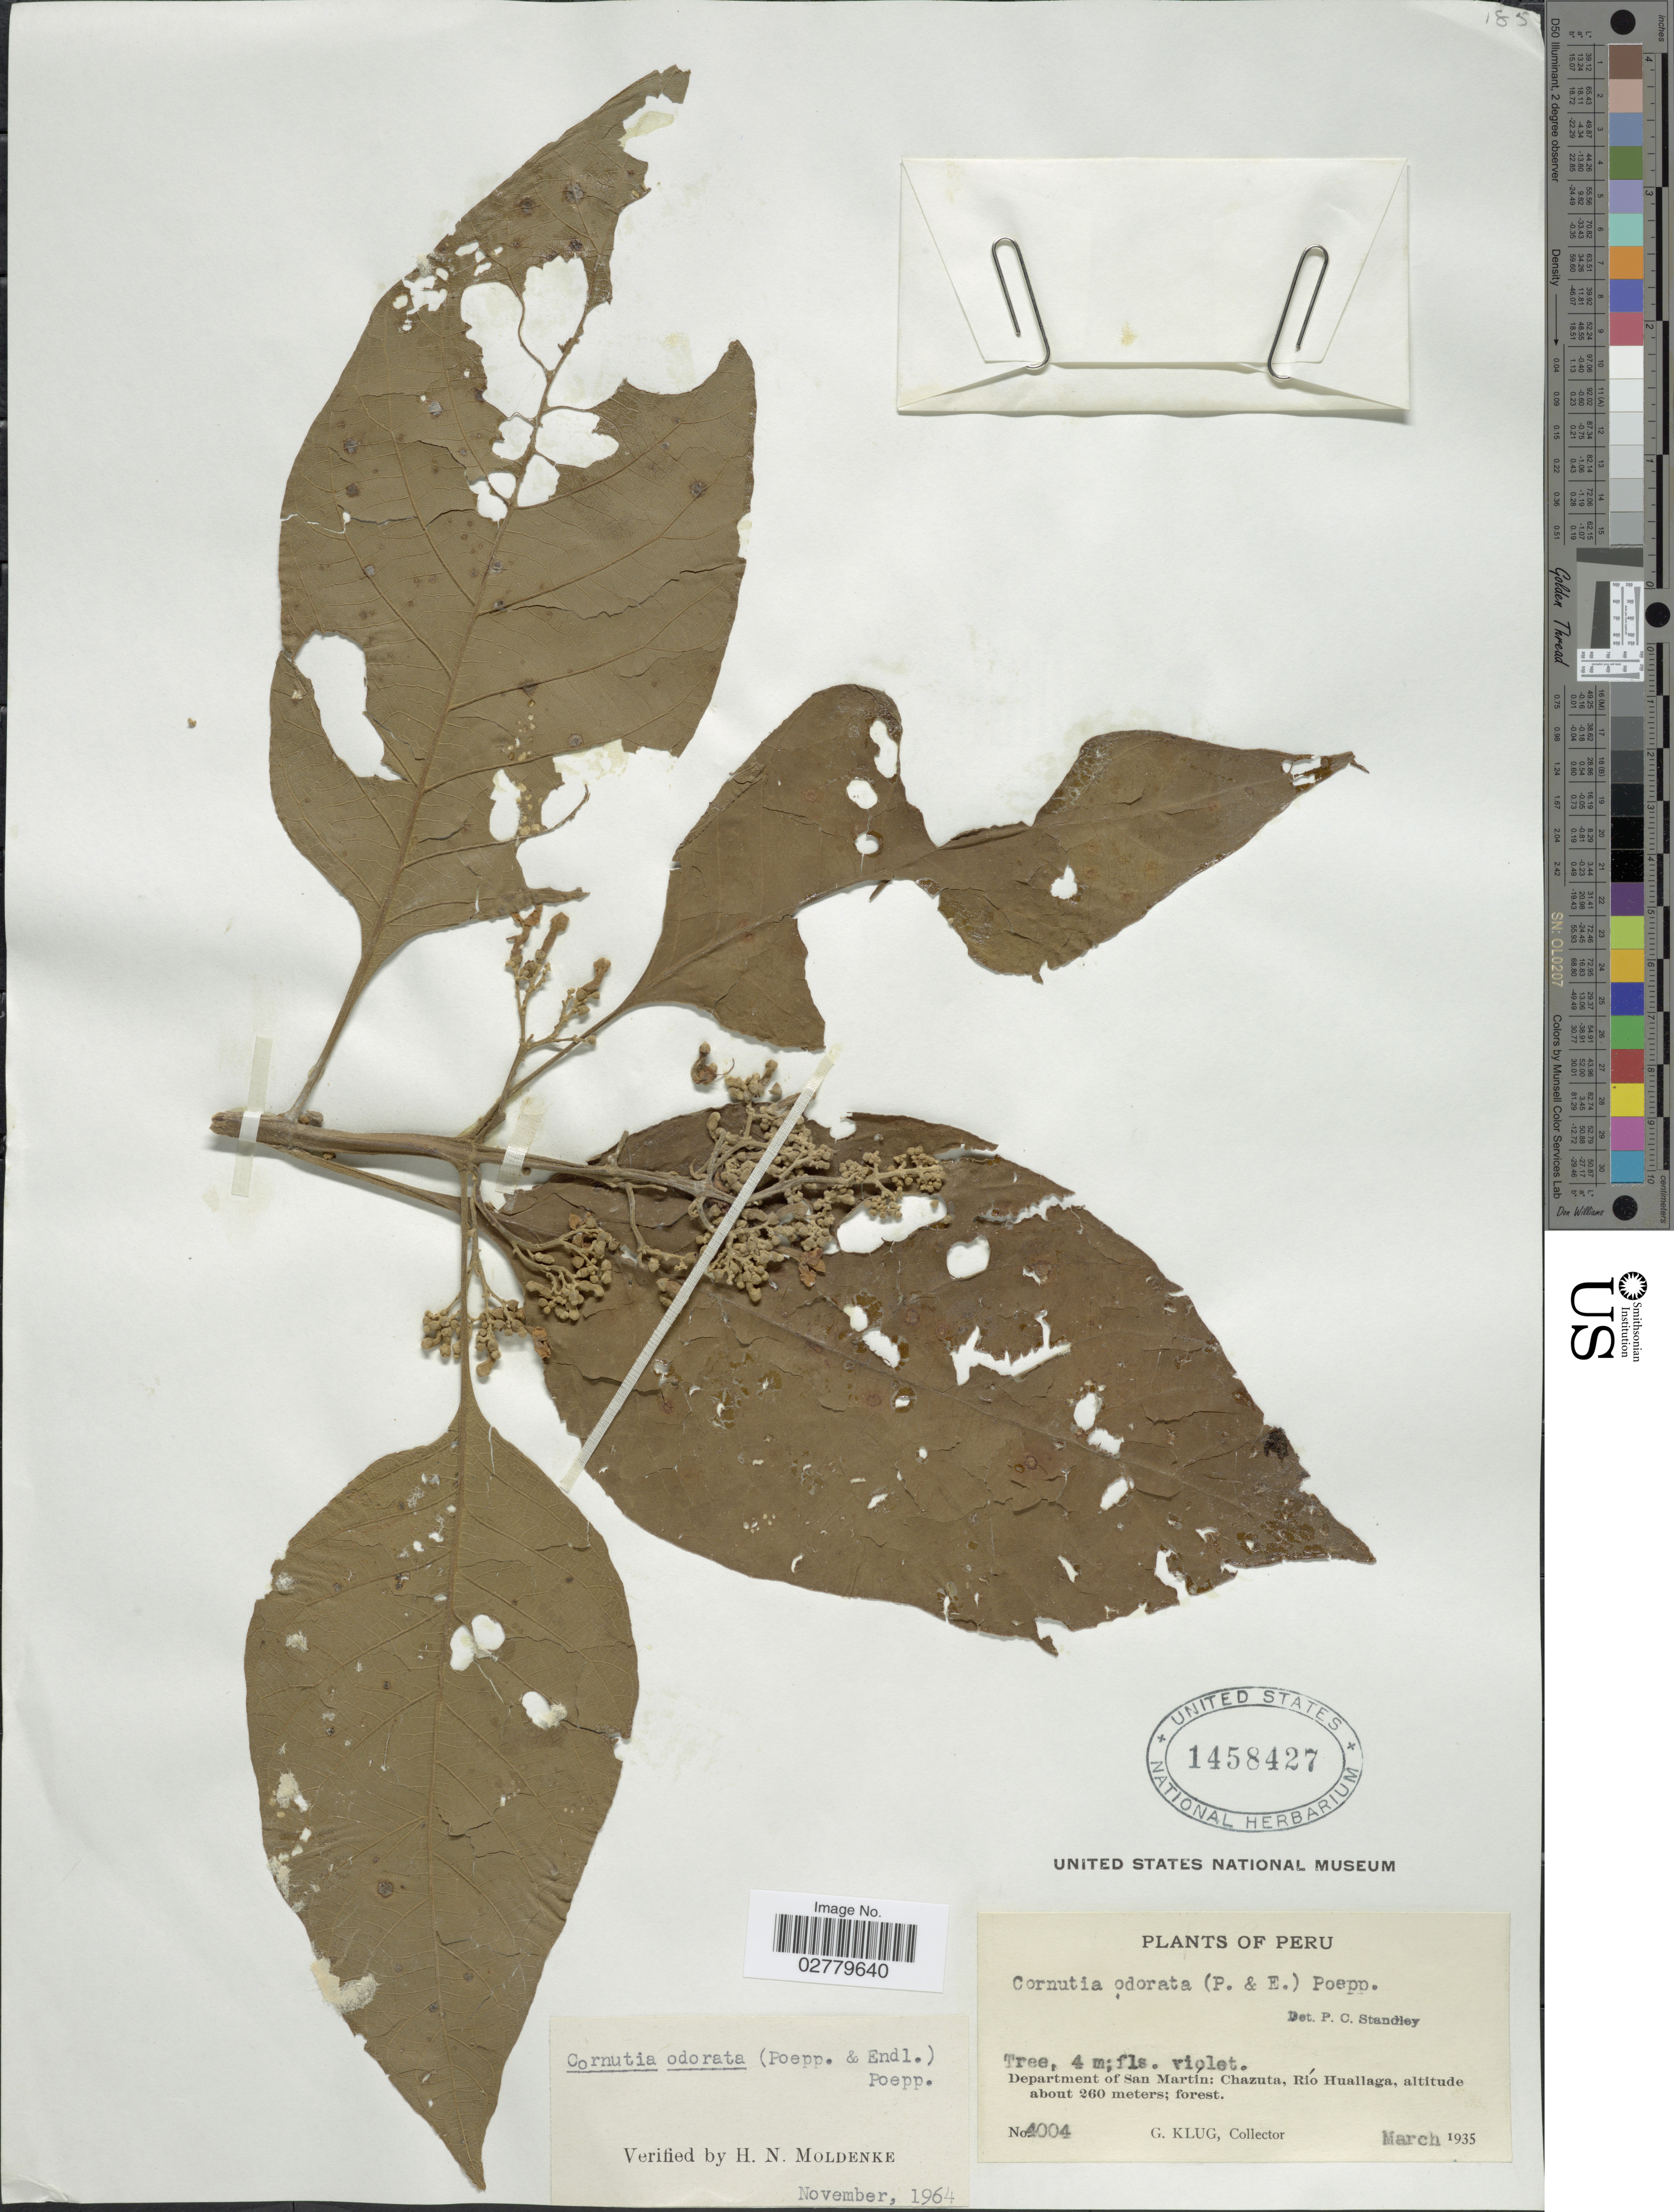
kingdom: Plantae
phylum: Tracheophyta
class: Magnoliopsida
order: Lamiales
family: Lamiaceae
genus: Cornutia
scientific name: Cornutia odorata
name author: (Poepp.) Schauer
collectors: G. Klug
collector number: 4004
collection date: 1935-03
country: Peru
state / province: San Martín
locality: Department of San Martin: Chazuta, Río Huallaga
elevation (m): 260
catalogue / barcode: US 1458427